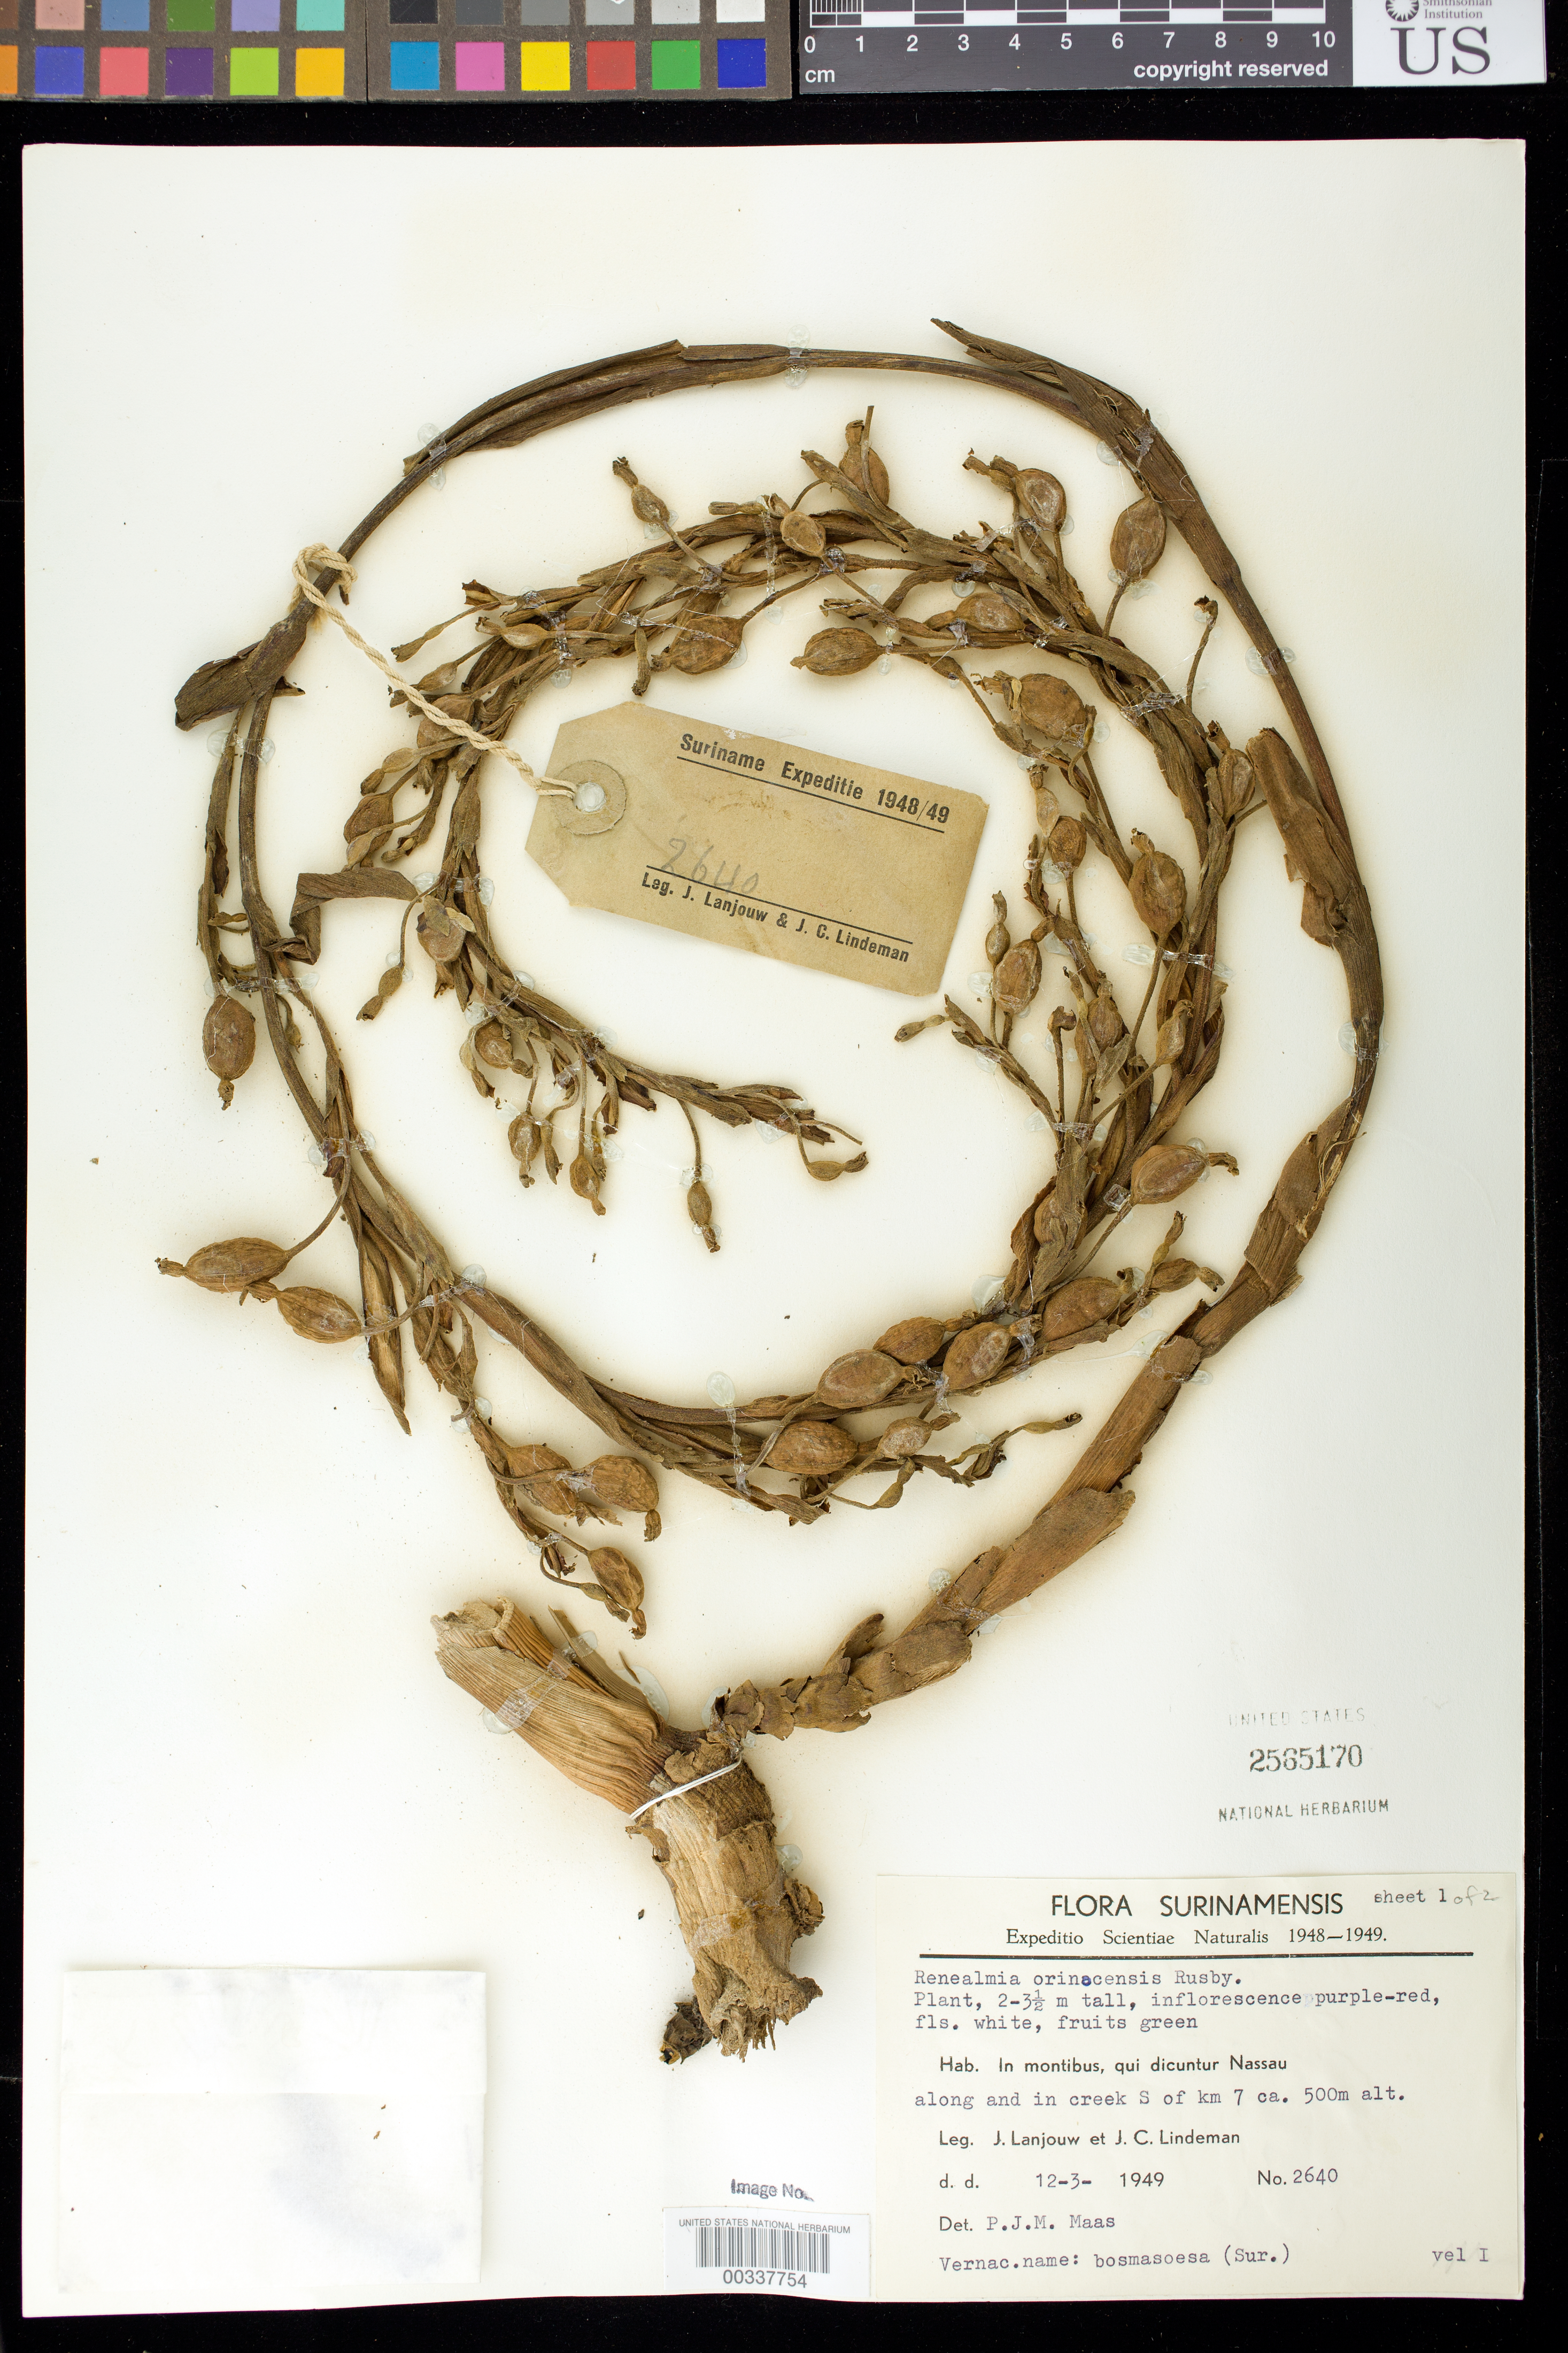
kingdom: Plantae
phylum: Tracheophyta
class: Liliopsida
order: Zingiberales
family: Zingiberaceae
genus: Renealmia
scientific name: Renealmia orinocensis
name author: Rusby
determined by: Maas, Paul J. M.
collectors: J. Lanjouw & J. C. Lindeman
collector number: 2640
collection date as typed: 12 Mar 1949 or 03 Dec 1949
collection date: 1949-03-12 or 1949-12-03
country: Suriname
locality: In montibus, qui dicuntur nassau, along and in creek s of km 7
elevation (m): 500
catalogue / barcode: US 2565170